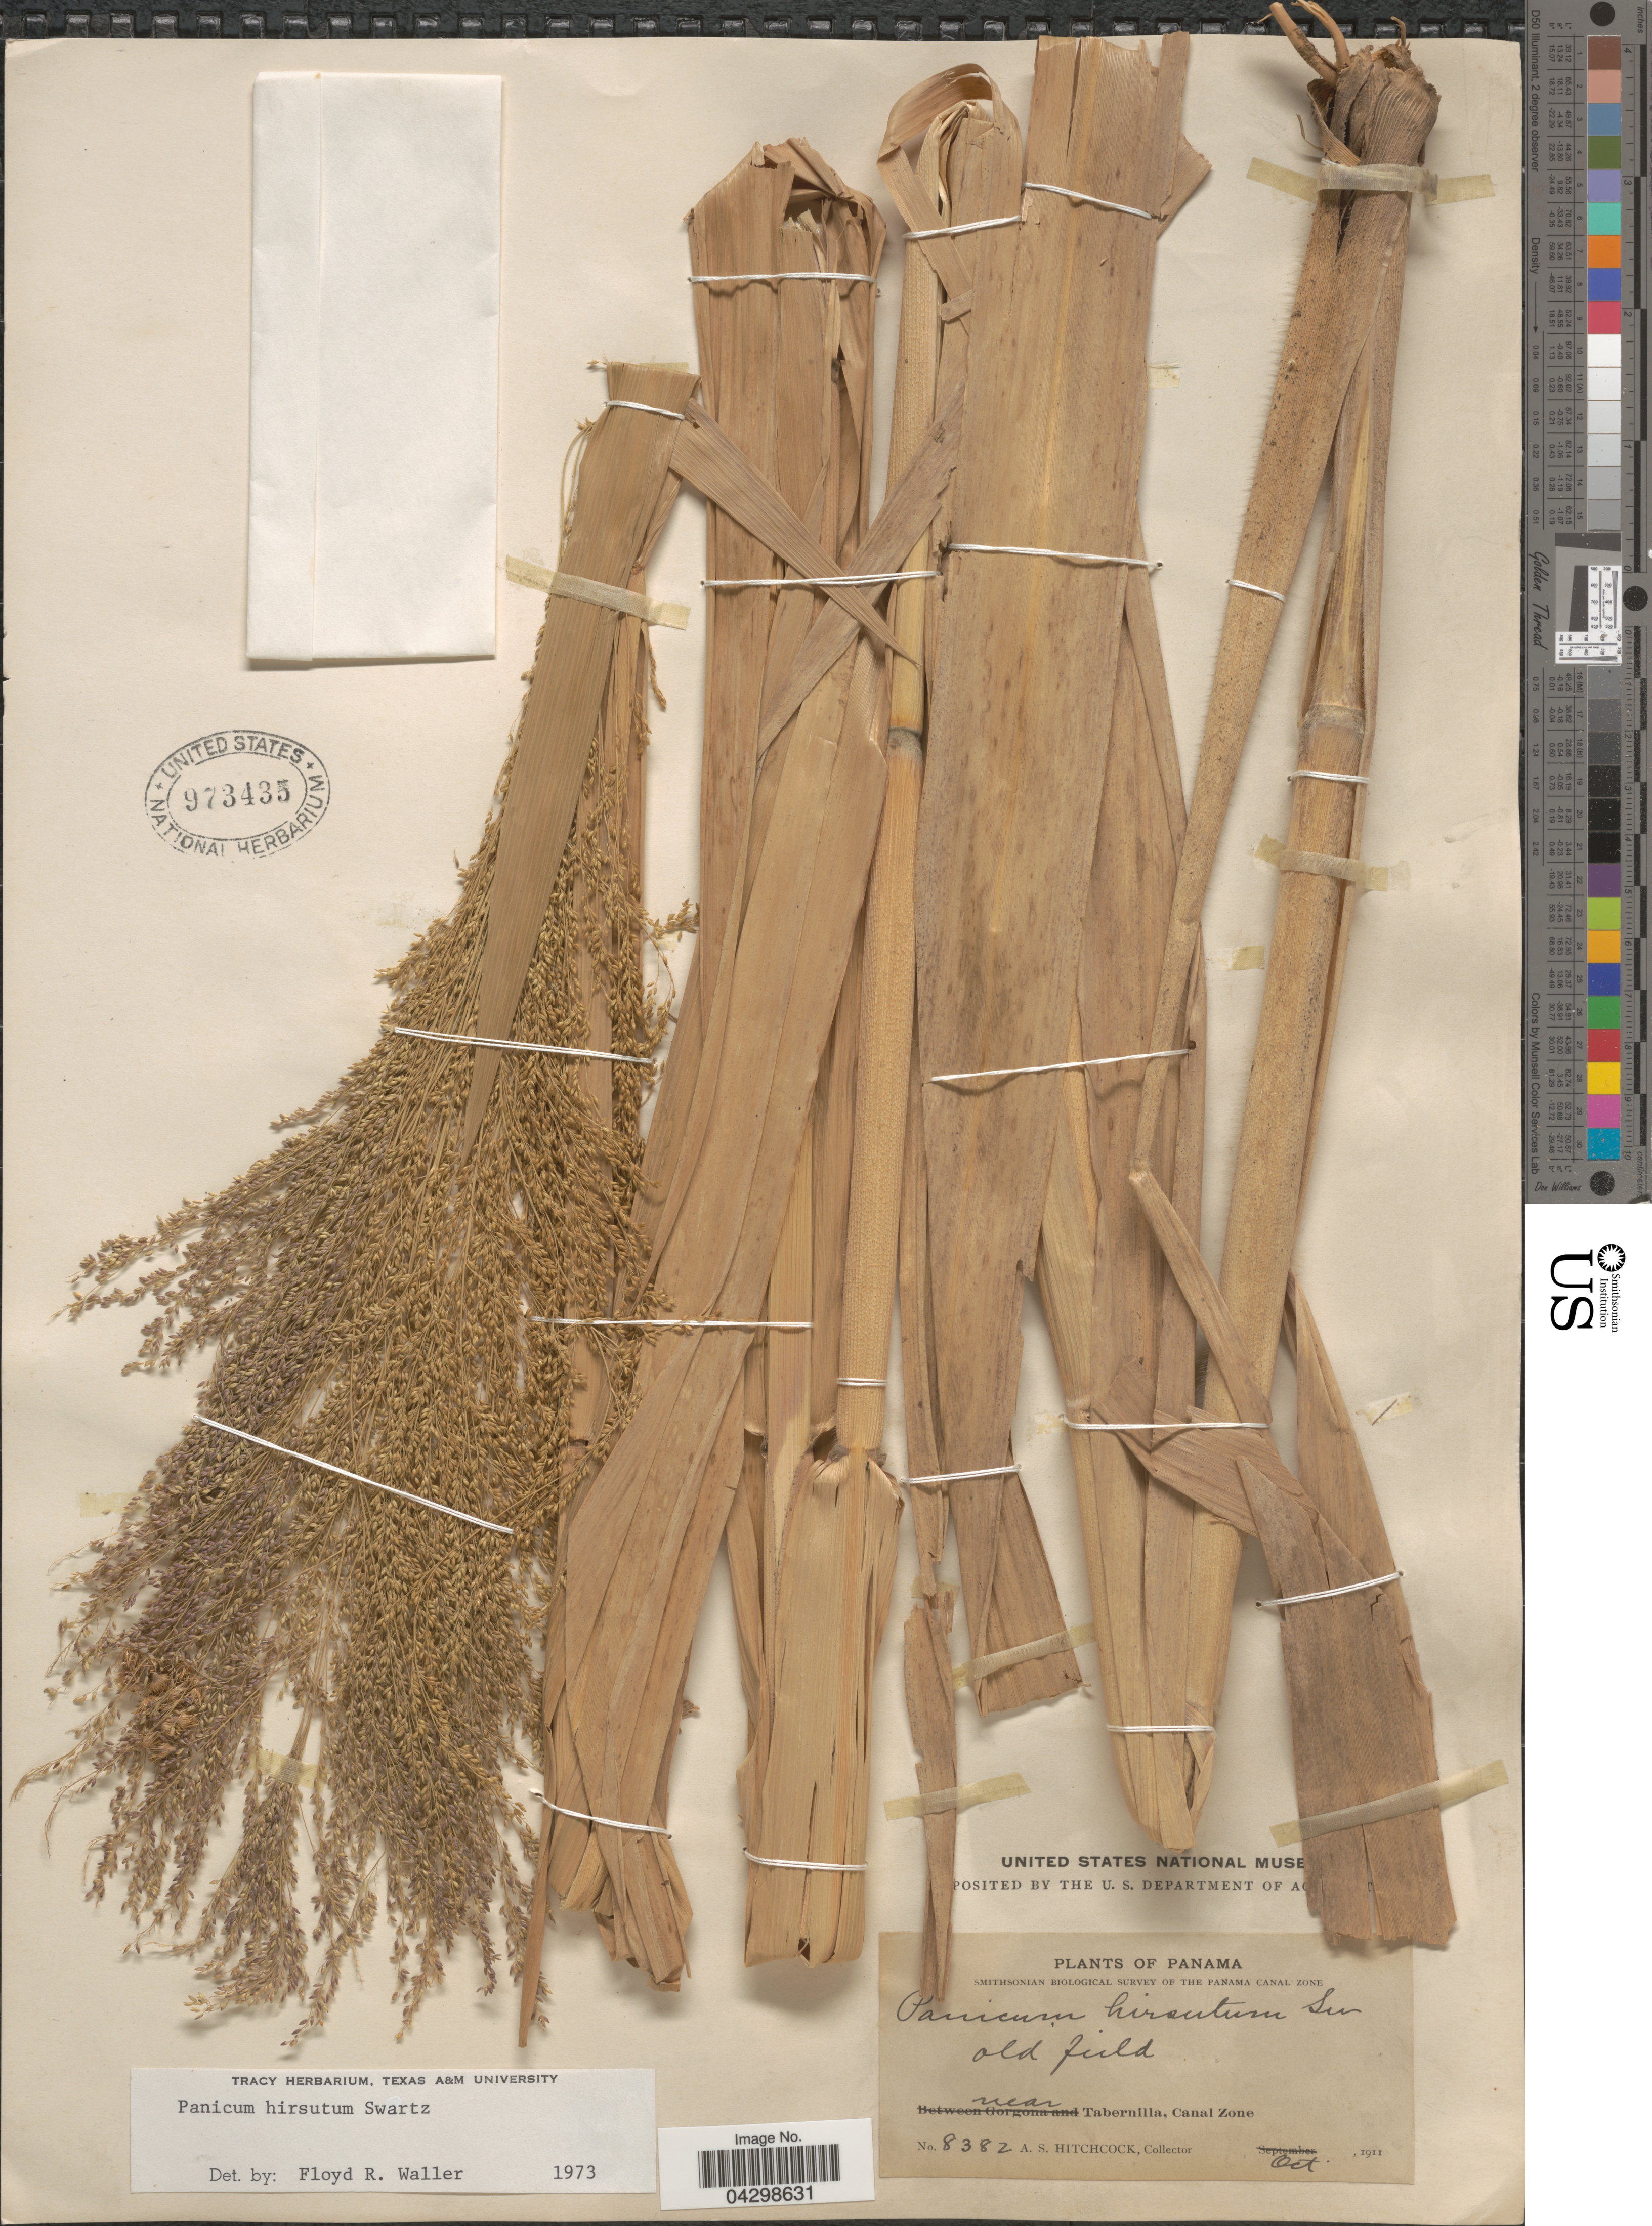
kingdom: Plantae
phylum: Tracheophyta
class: Liliopsida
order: Poales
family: Poaceae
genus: Panicum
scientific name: Panicum hirsutum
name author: Sw.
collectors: A. S. Hitchcock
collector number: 8382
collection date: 1911-10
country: Panama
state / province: Colón / Panamá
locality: Smithsonian Biological Survey of the Panama Canal Zone. Near Tabernilla, Canal Zone.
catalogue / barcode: US 973435